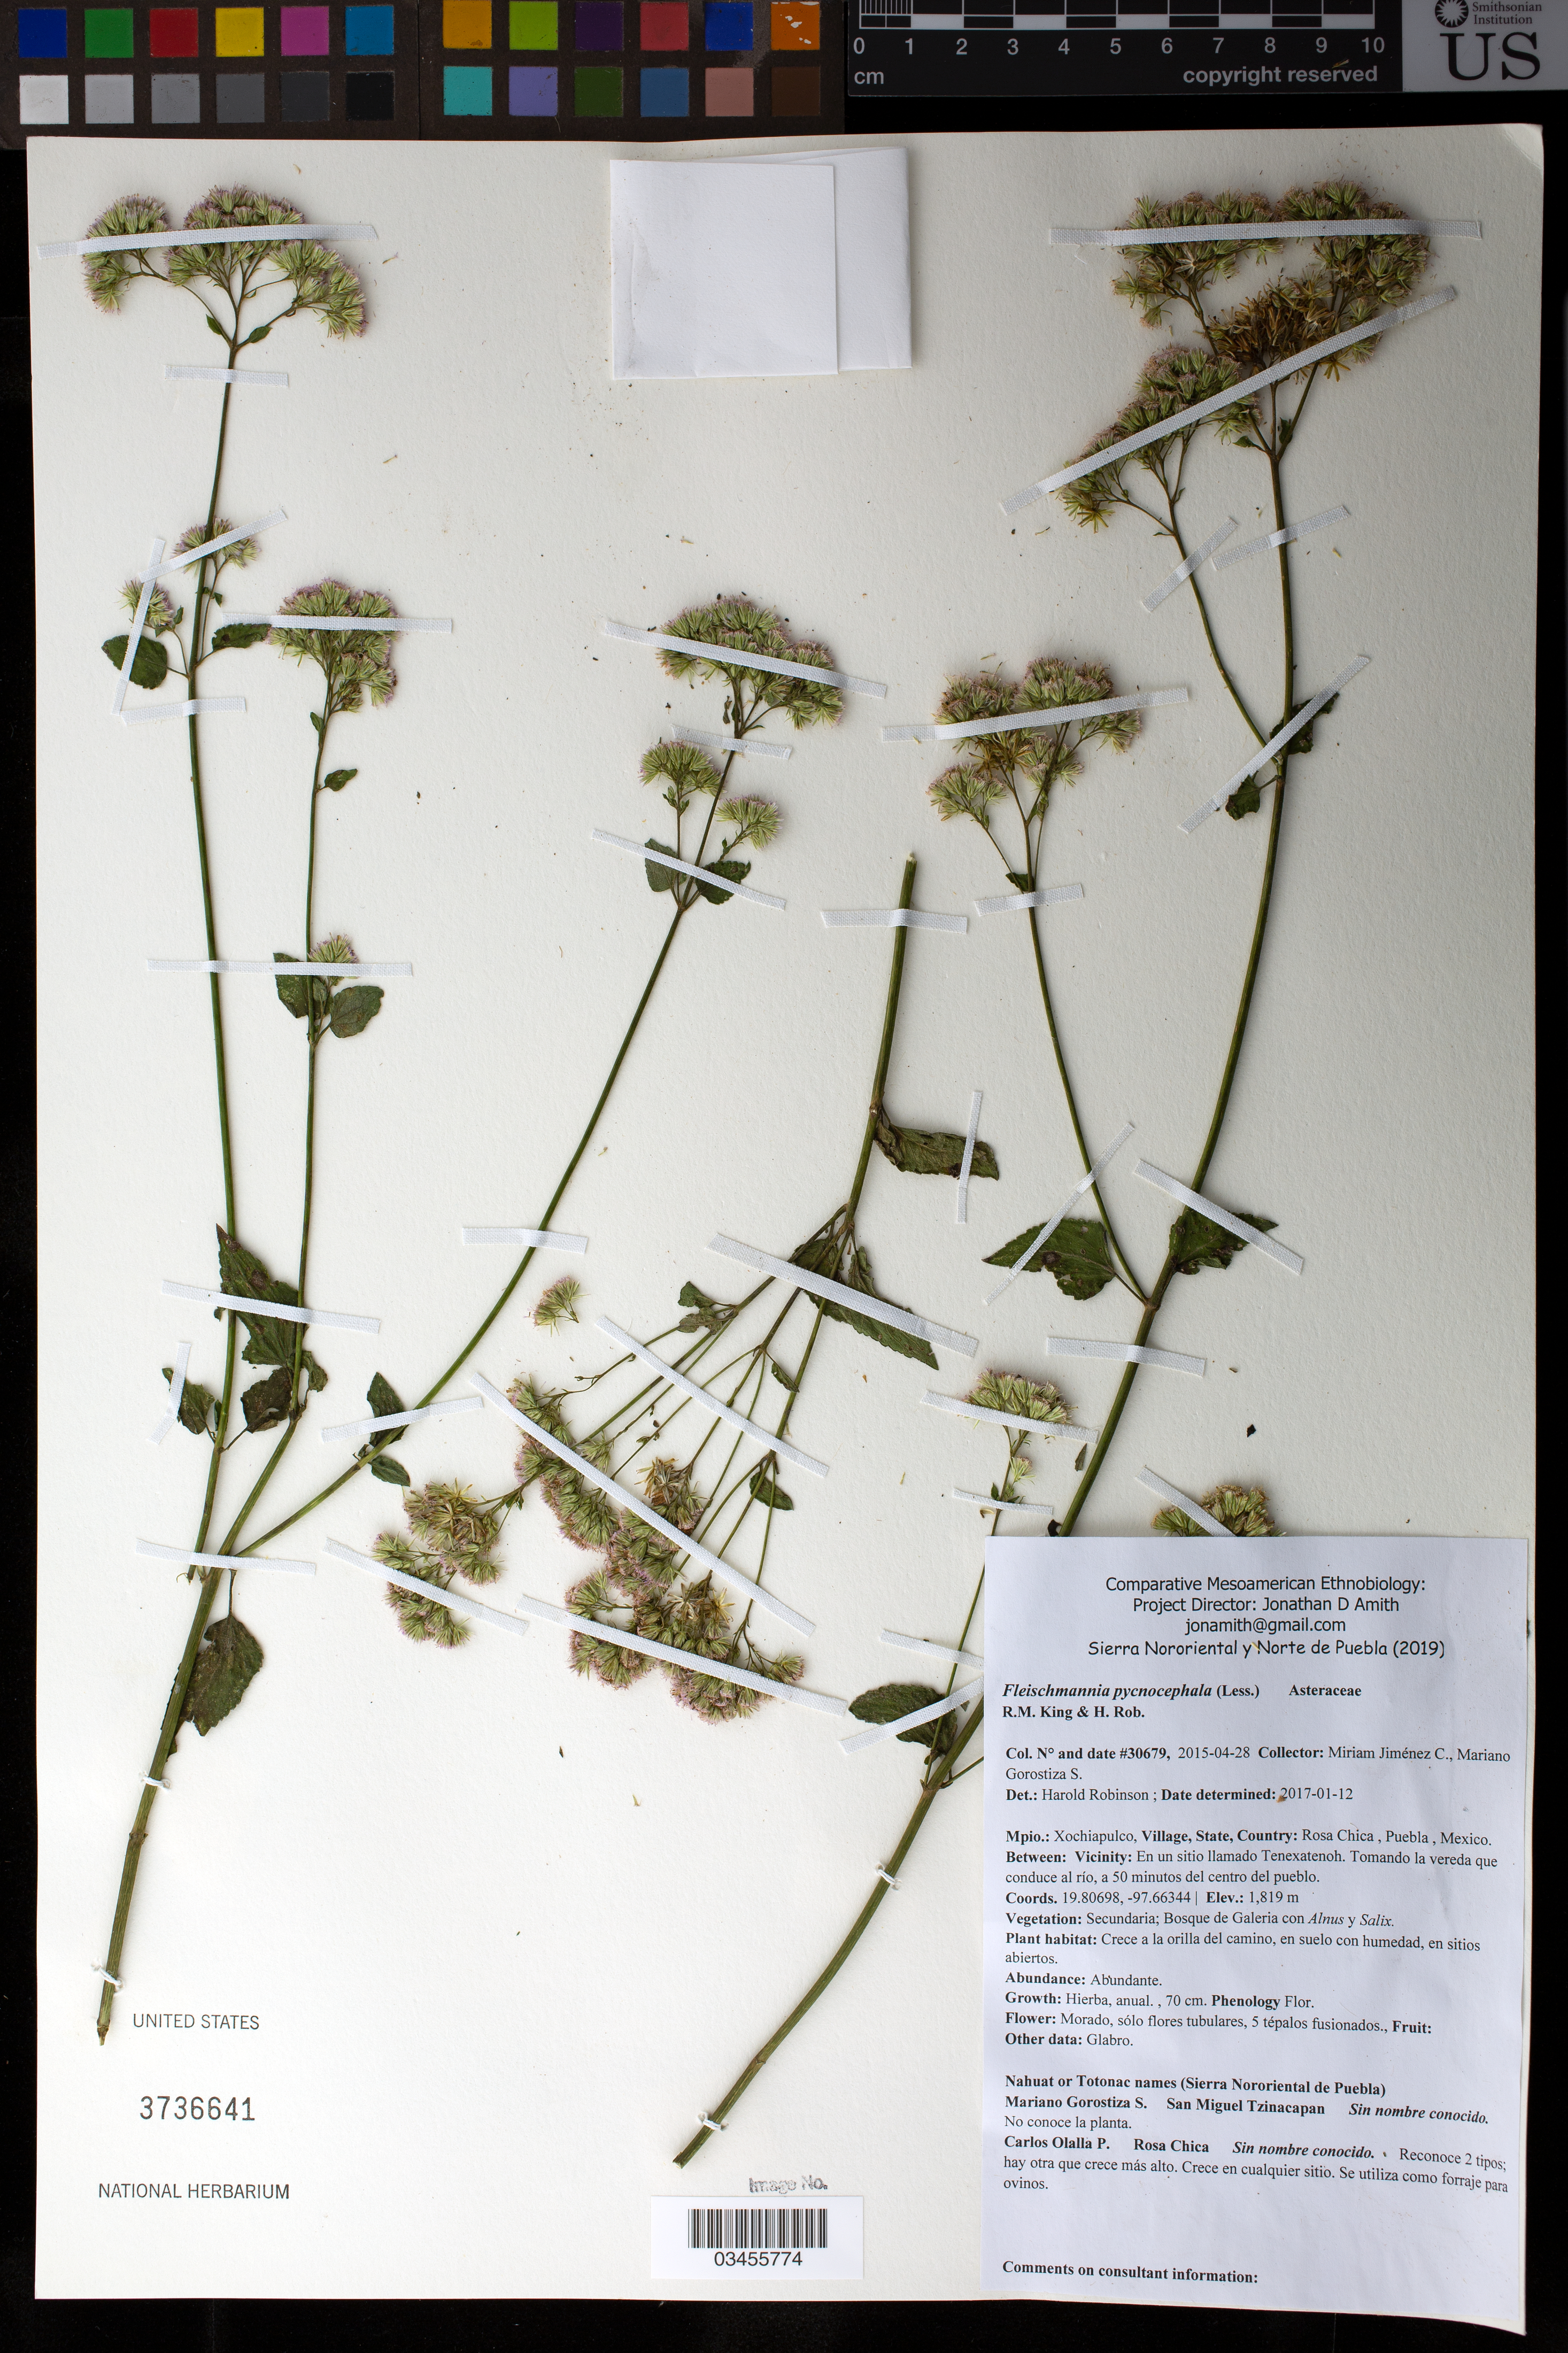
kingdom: Plantae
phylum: Tracheophyta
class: Magnoliopsida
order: Asterales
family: Asteraceae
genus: Fleischmannia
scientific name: Fleischmannia pycnocephala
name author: (Less.) R.M. King & H. Rob.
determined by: Robinson, Harold E., (US)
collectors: M. Jiménez Chimil & M. Gorostiza S.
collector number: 30679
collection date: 2015-04-28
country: México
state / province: Puebla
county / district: Xochiapulco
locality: PUEBLO: Rosa Chica; LOCALIDAD EXACTA: En un sitio llamado Tenexatenoh. Tomando la vereda que conduce al río, a 50 minutos del centro del pueblo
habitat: Bosque de galería con Alnus y Salix | Crece a la orilla del camino, en suelo con humedad, en sitios abiertos.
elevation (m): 1819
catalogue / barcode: US 3736641